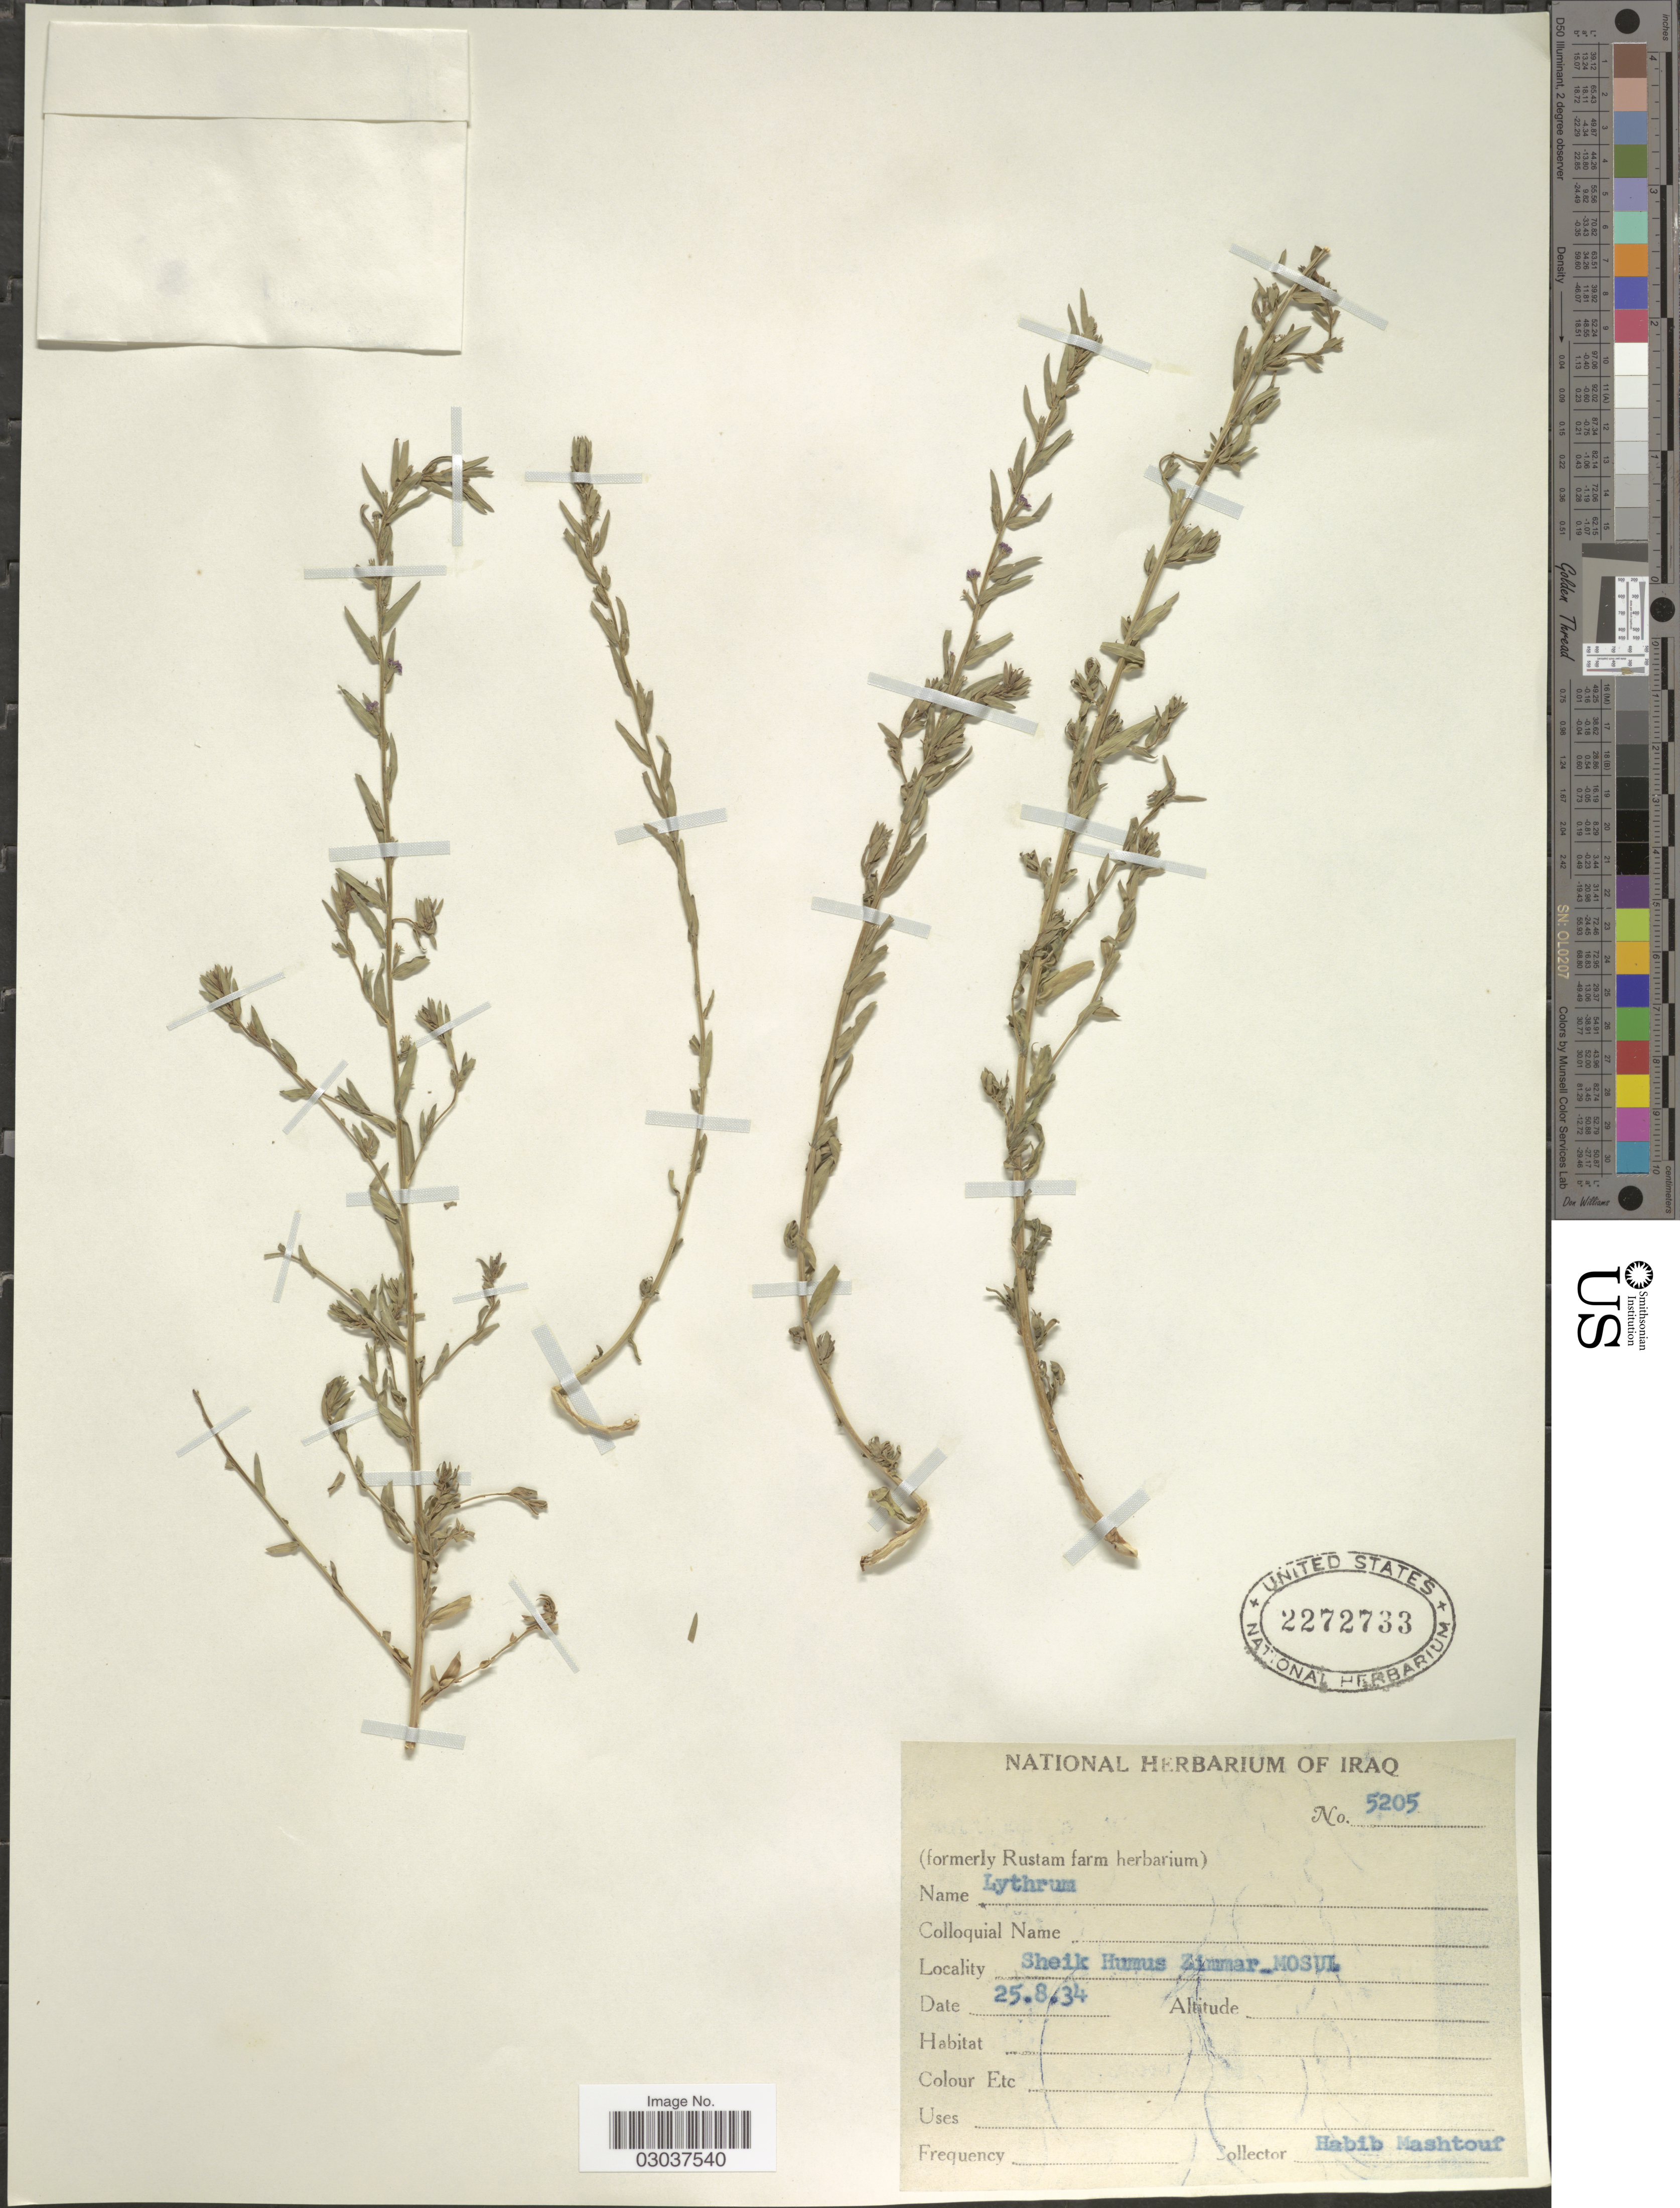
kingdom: Plantae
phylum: Tracheophyta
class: Magnoliopsida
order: Myrtales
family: Lythraceae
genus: Lythrum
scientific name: Lythrum sp.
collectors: H. Mashtouf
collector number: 5205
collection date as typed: Transcribed d/m/y: 25/8/34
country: Iraq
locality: Sheik Humus ZimmarˍMosul.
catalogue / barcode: US 2272733